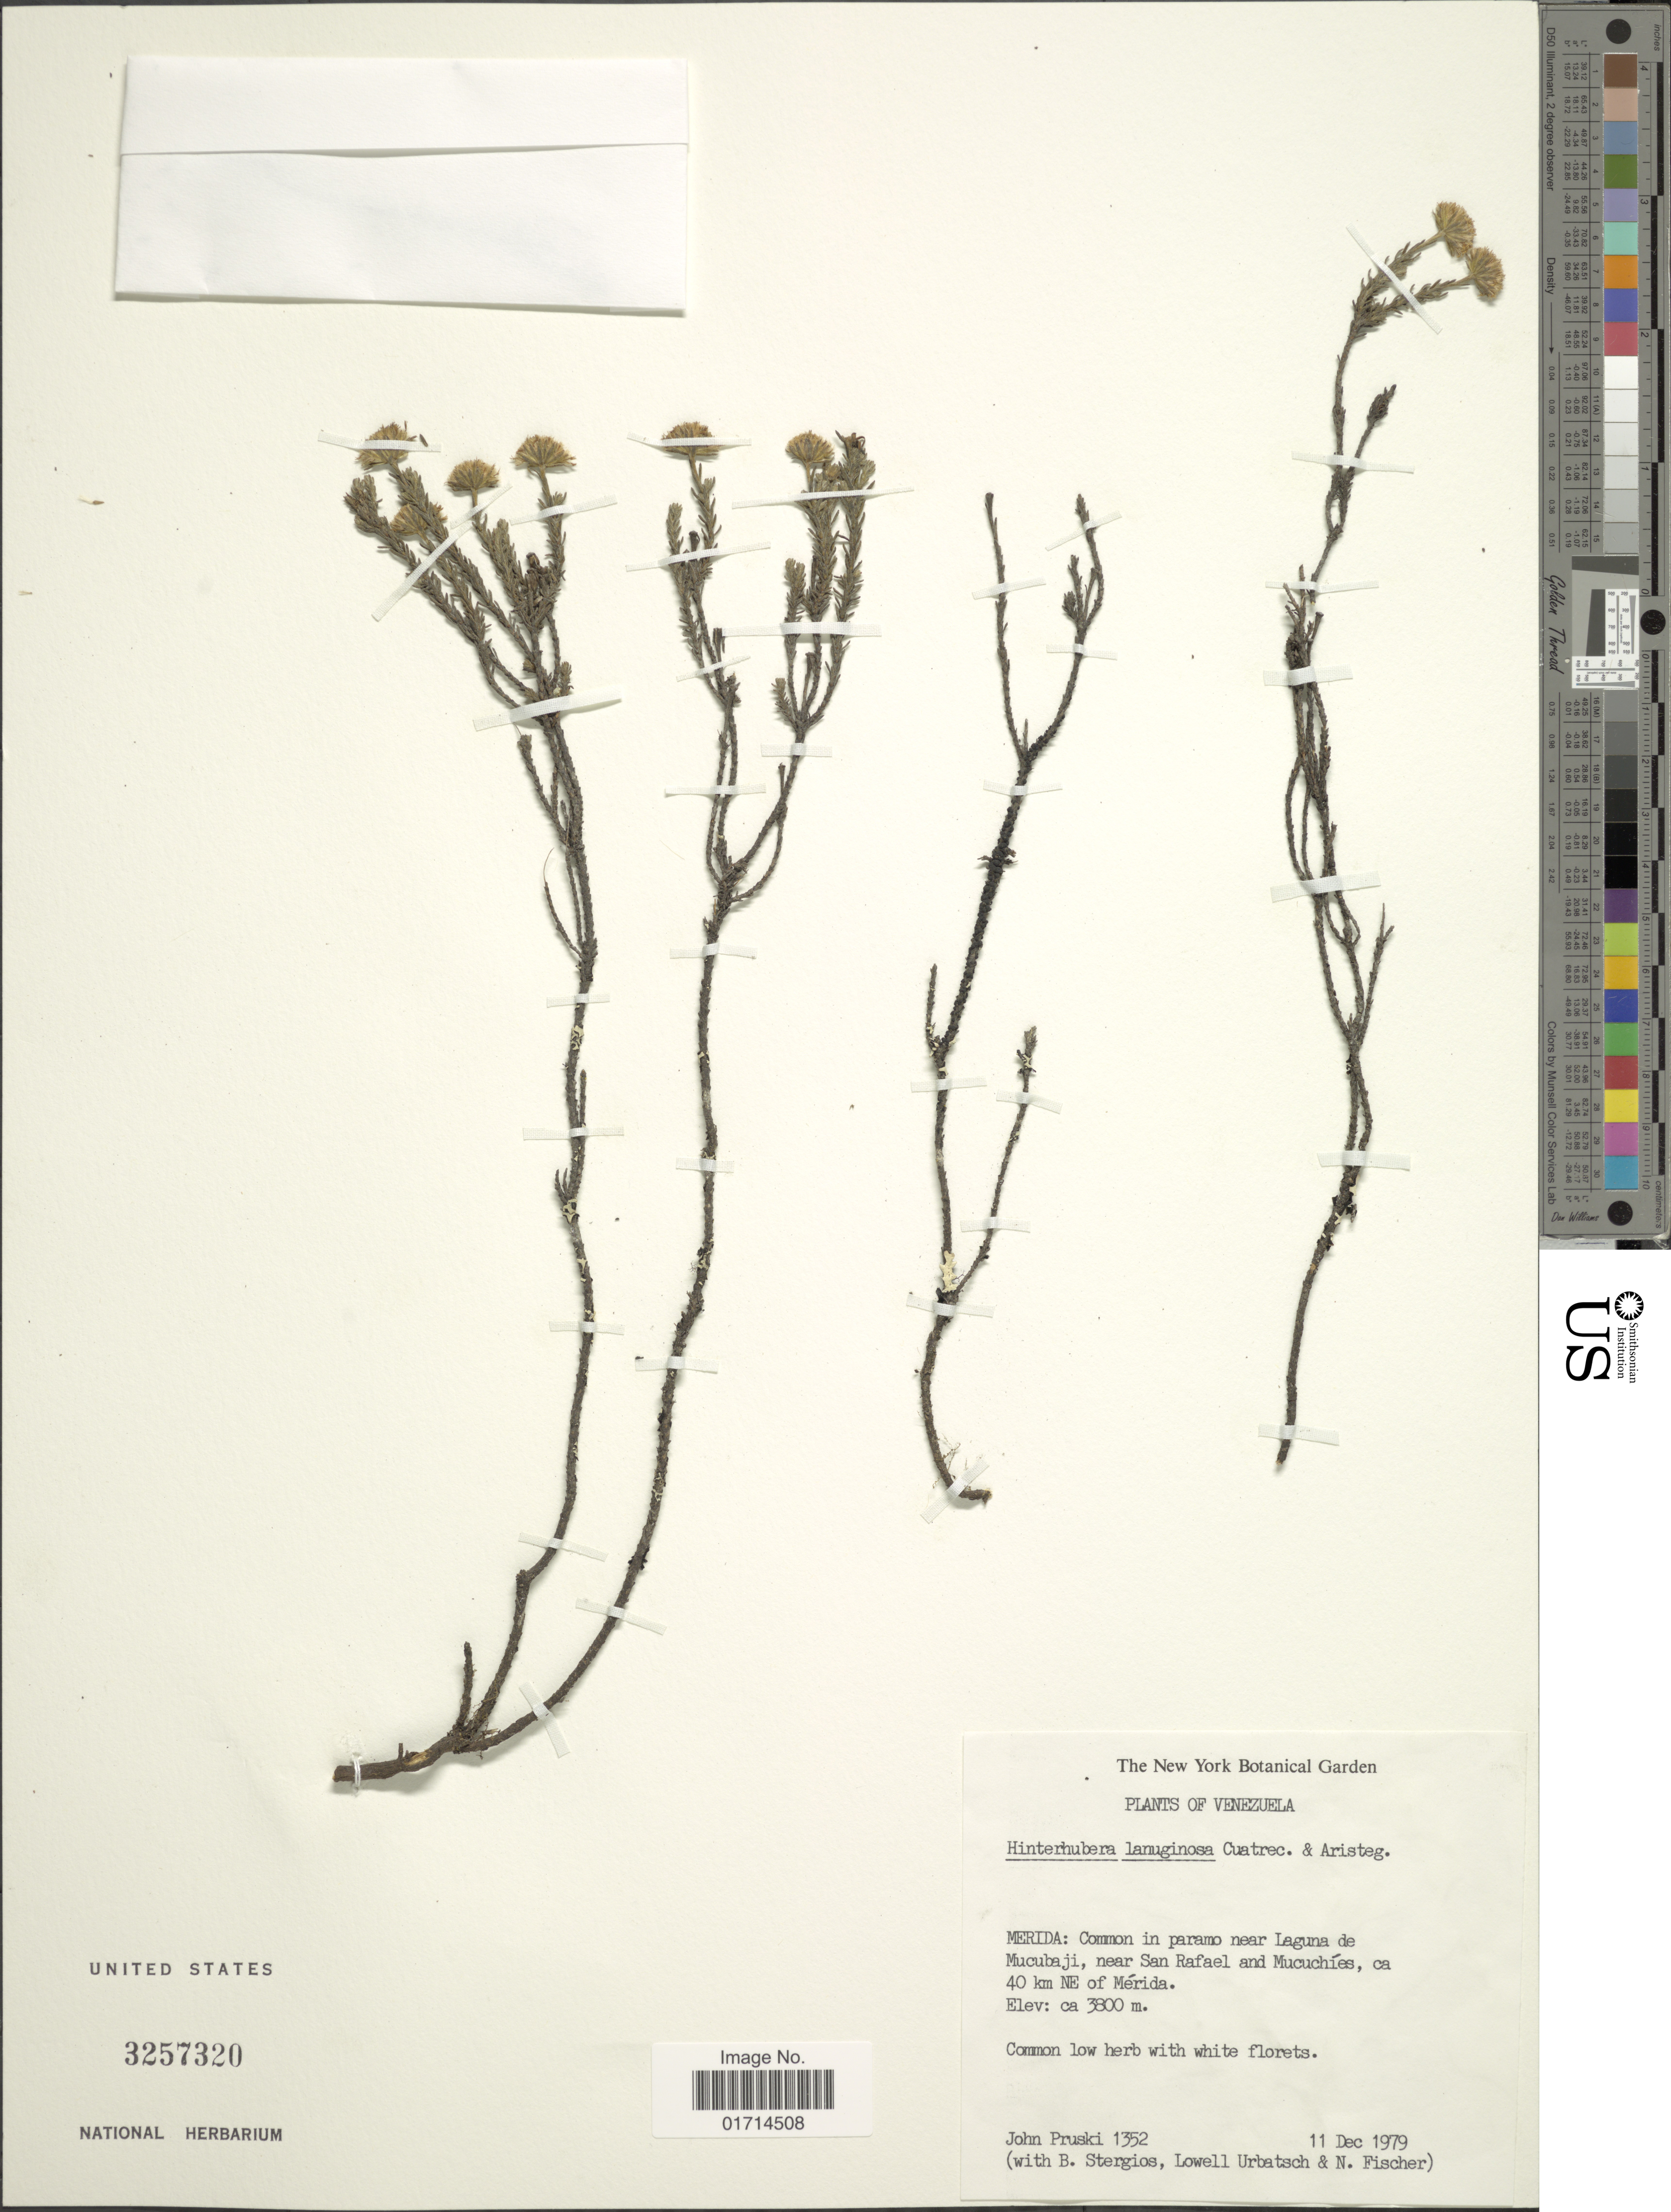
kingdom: Plantae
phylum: Tracheophyta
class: Magnoliopsida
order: Asterales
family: Asteraceae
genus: Hinterhubera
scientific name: Hinterhubera lanuginosa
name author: Cuatrec. & Aristeg.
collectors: J. F. Pruski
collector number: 1352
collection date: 1979-12-11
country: Venezuela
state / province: Mérida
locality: Near Laguna de Mucubaji, near San Rafael and Mucuchies, ca 40 km NE of Merida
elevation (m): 3800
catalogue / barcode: US 3257320